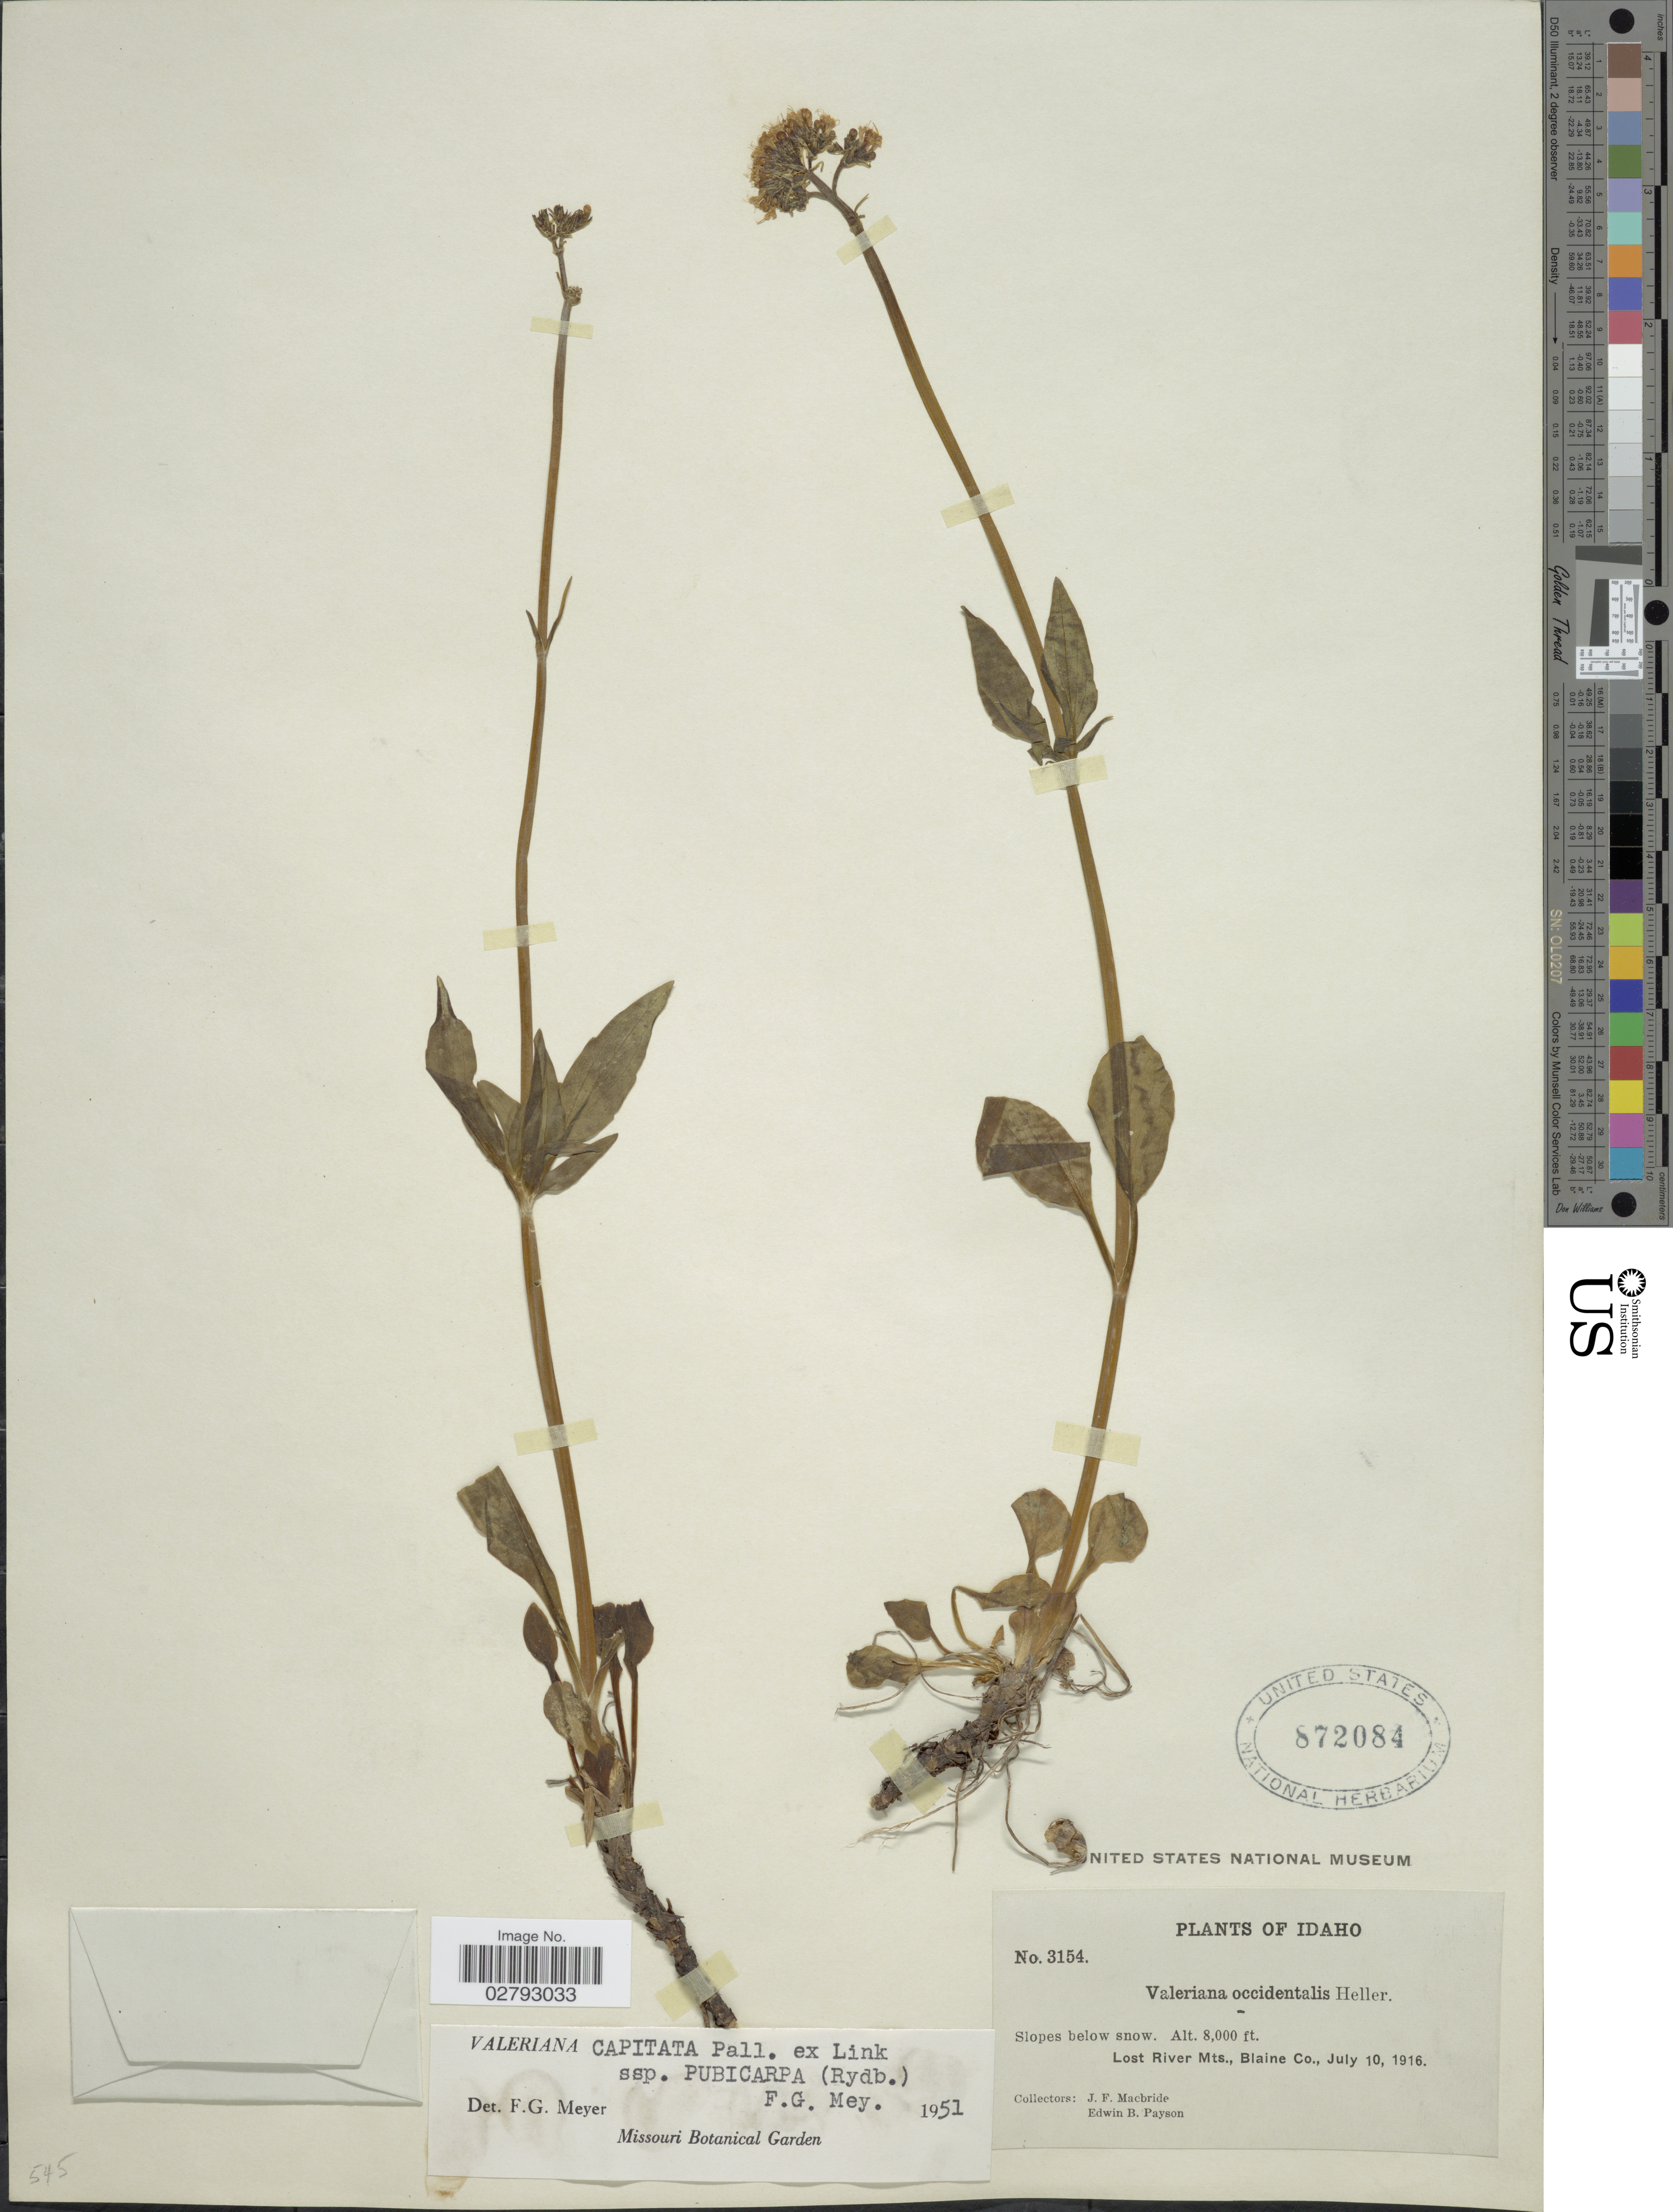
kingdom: Plantae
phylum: Tracheophyta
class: Magnoliopsida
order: Dipsacales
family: Caprifoliaceae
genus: Valeriana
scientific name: Valeriana capitata subsp. pubicarpa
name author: (Rydb.) F.G. Mey.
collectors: J. F. Macbride & E. B. Payson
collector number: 3154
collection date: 1916-07-10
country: United States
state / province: Idaho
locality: Lost River Mts., Blaine Co.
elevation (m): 2438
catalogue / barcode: US 872084